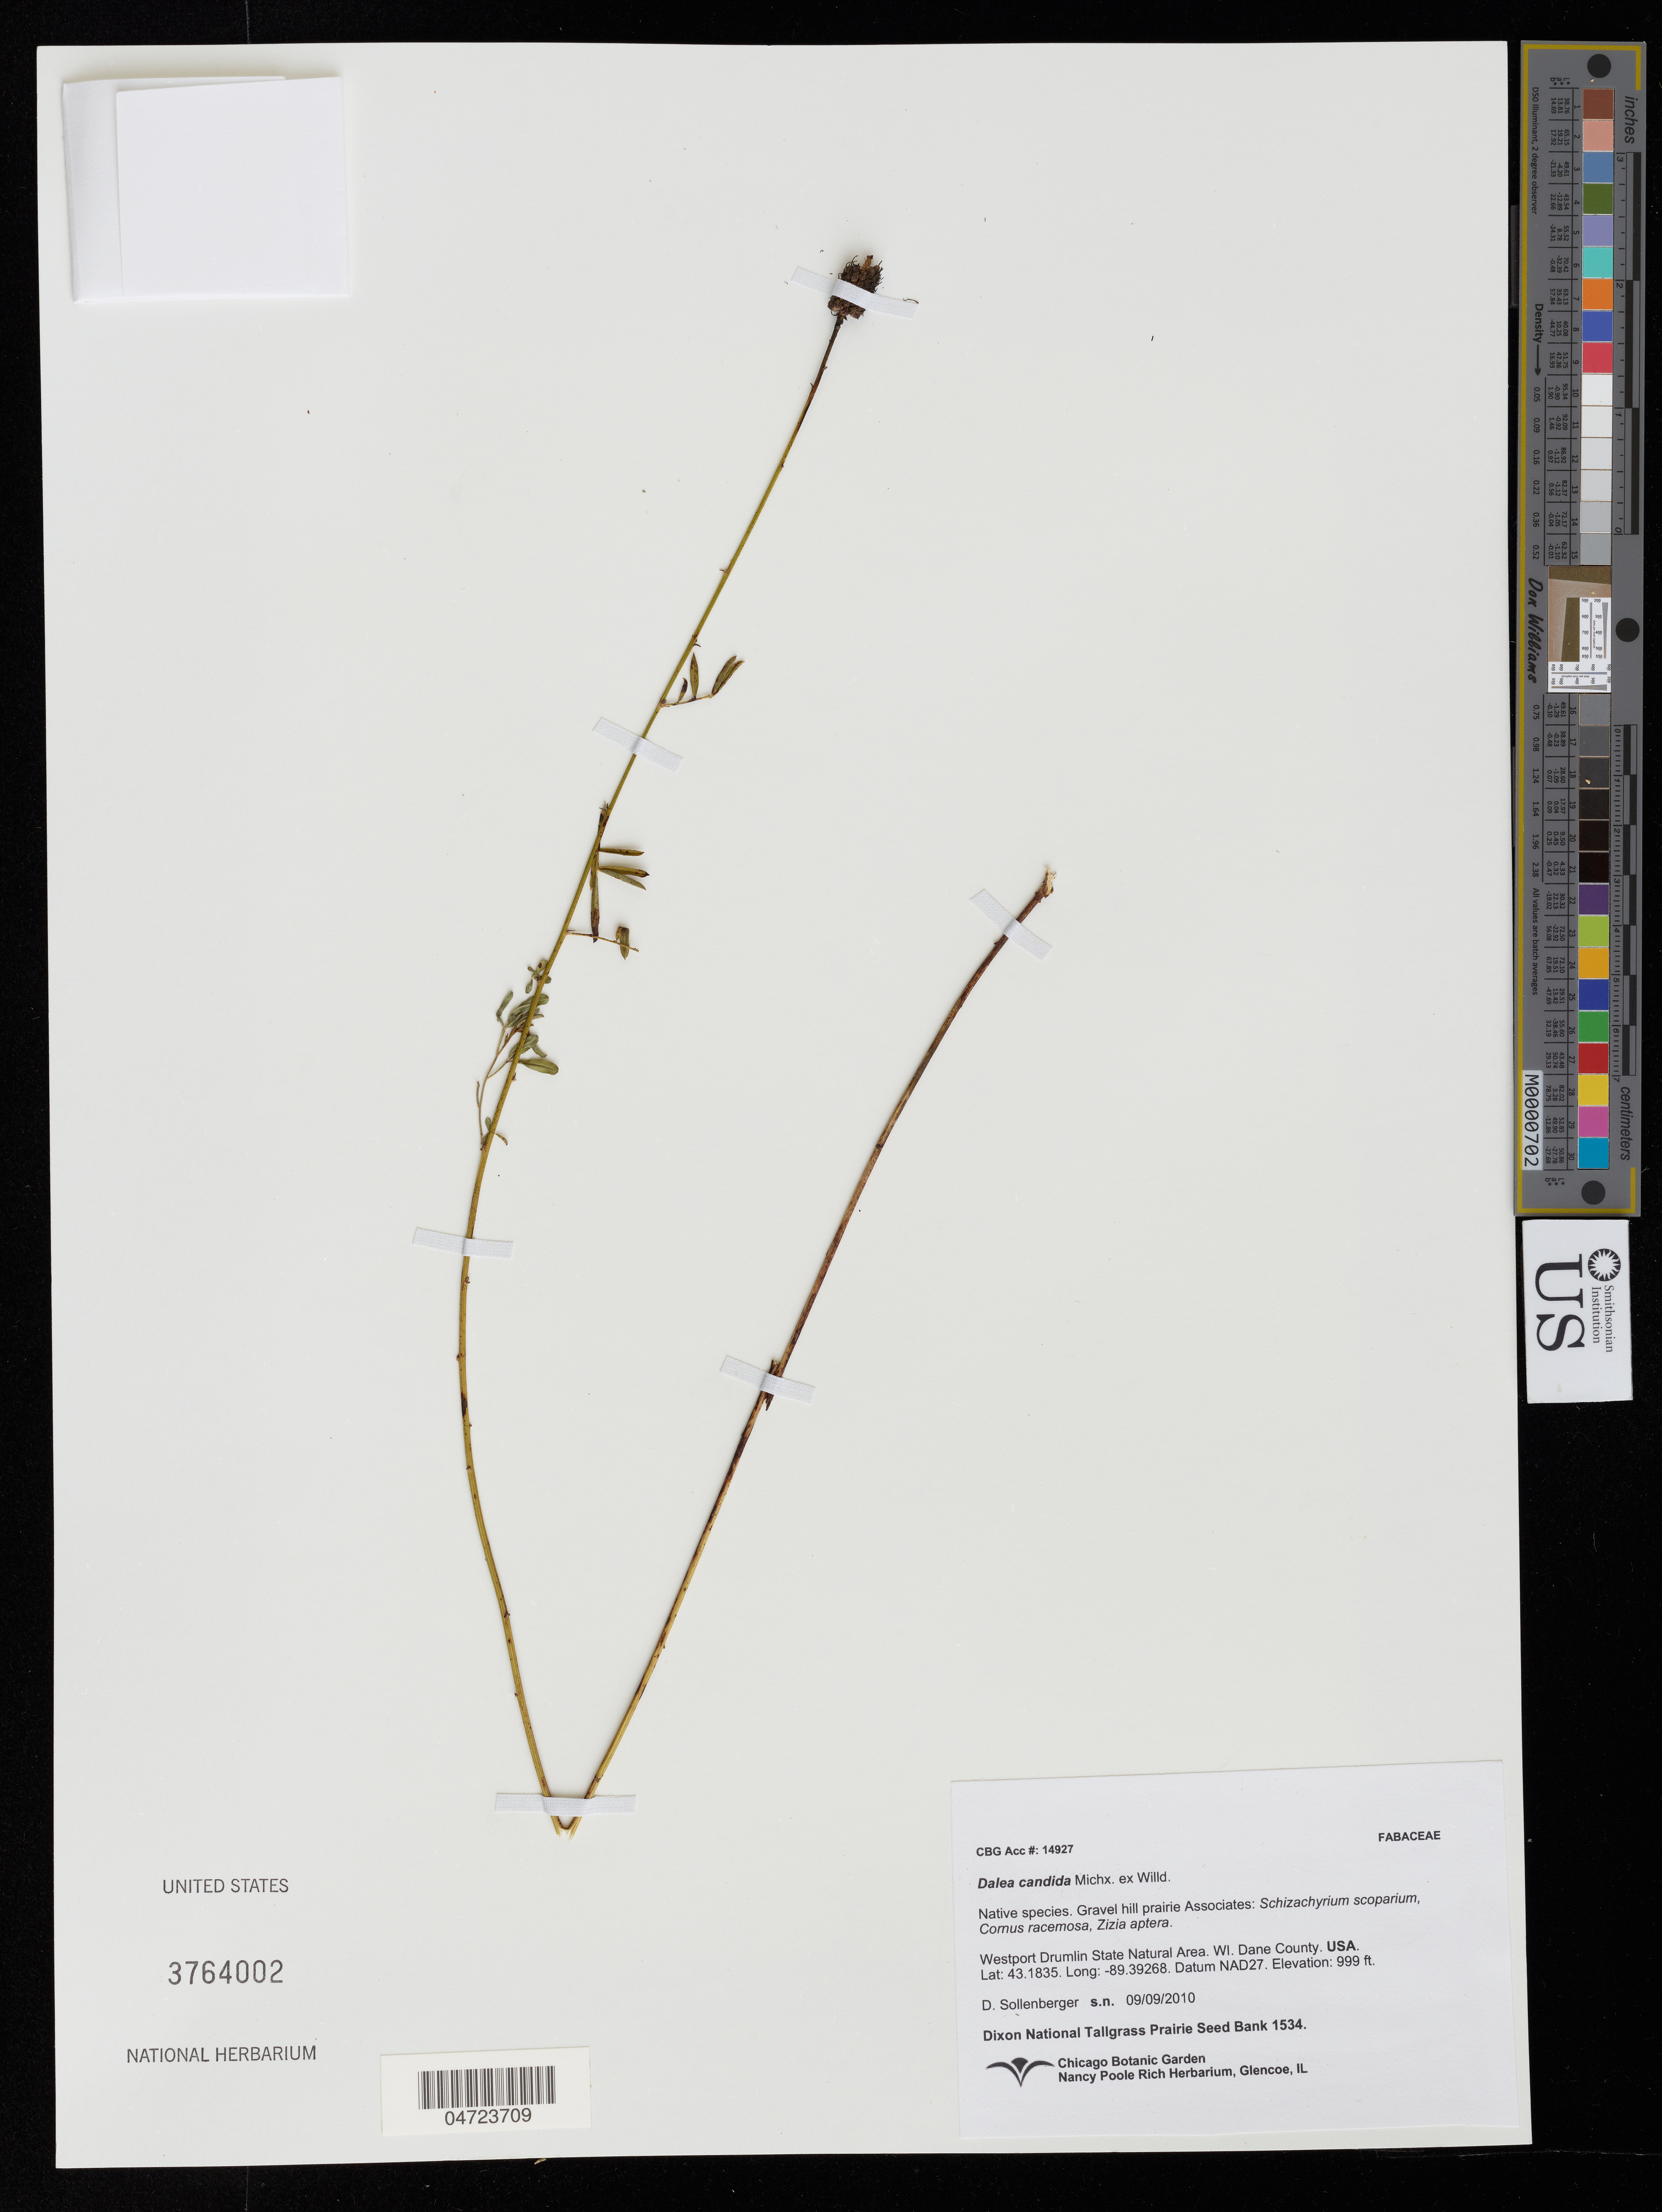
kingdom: Plantae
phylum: Tracheophyta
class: Magnoliopsida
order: Fabales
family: Fabaceae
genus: Dalea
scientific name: Dalea candida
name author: Michx. ex Willd.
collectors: D. Sollenberger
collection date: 2010-09-09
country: United States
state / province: Wisconsin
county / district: Dane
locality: Westport Drumlin State Natural Area. Dane County.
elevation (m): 304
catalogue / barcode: US 3764002